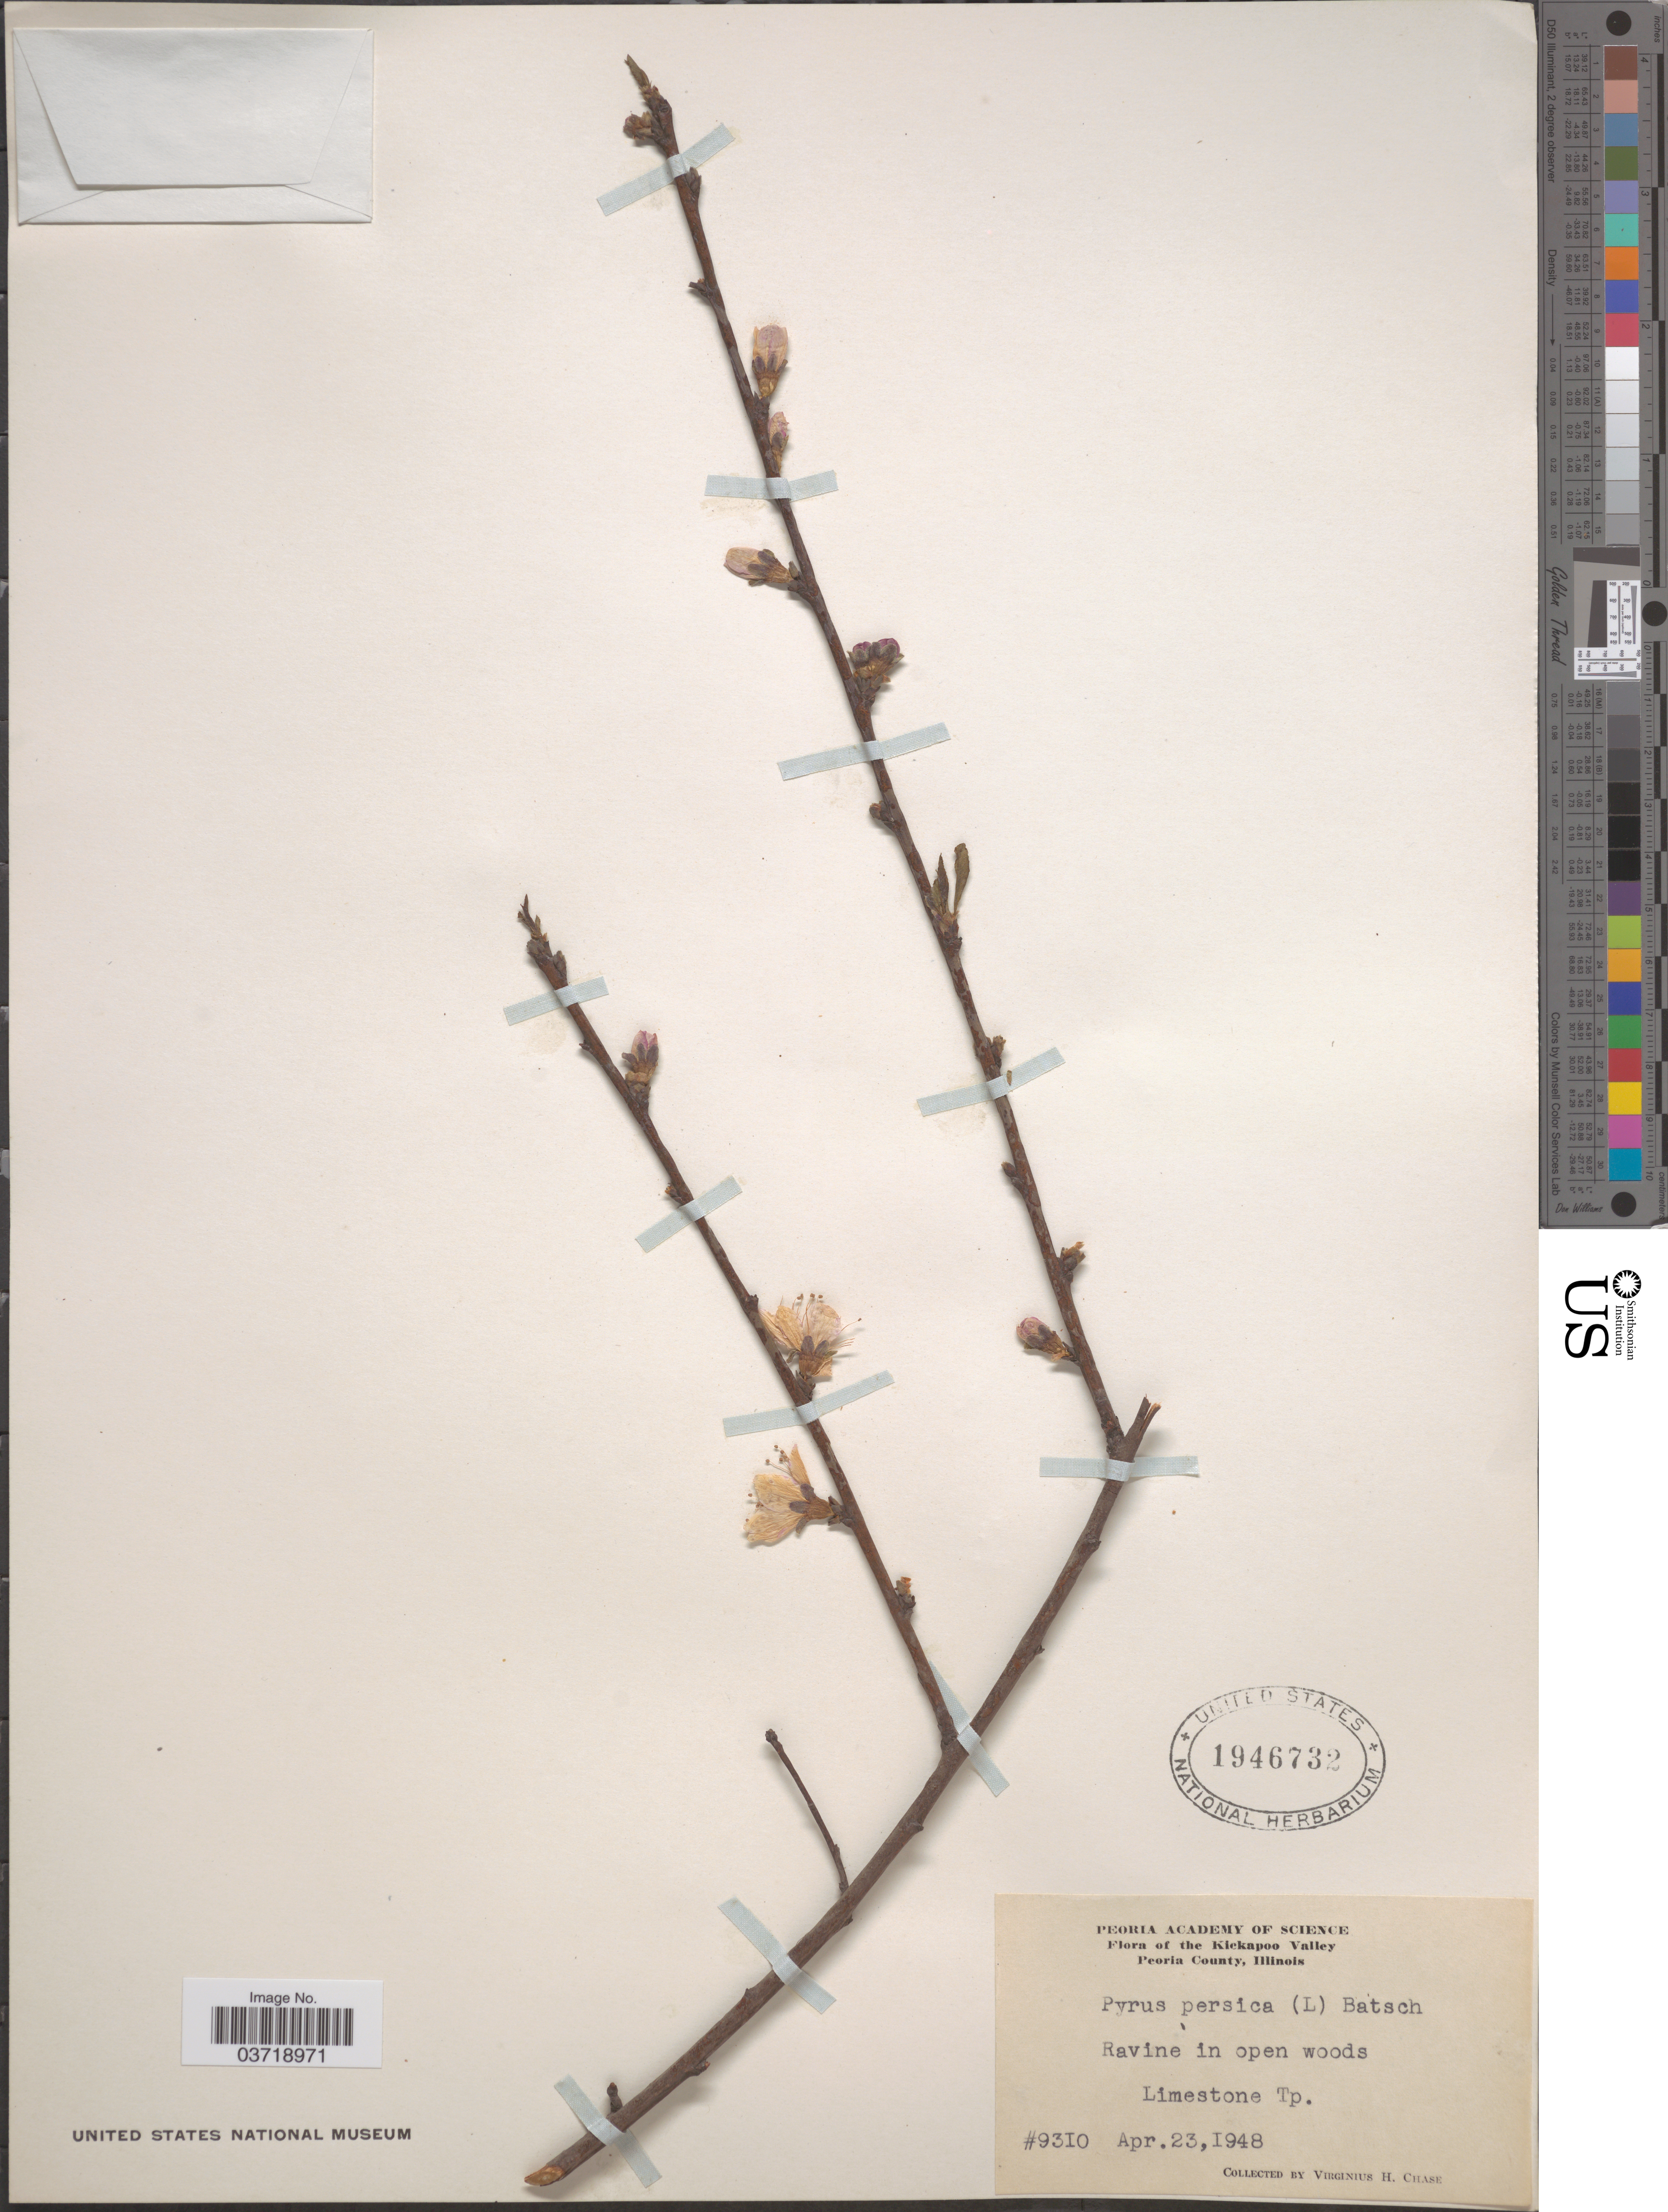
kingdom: Plantae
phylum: Tracheophyta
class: Magnoliopsida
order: Rosales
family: Rosaceae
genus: Prunus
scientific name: Prunus persica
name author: (L.) Batsch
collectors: V. H. Chase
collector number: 9310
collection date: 1948-04-23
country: United States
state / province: Illinois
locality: Kickapoo Valley. Peoria County. Limestone Tp.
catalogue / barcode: US 1946732